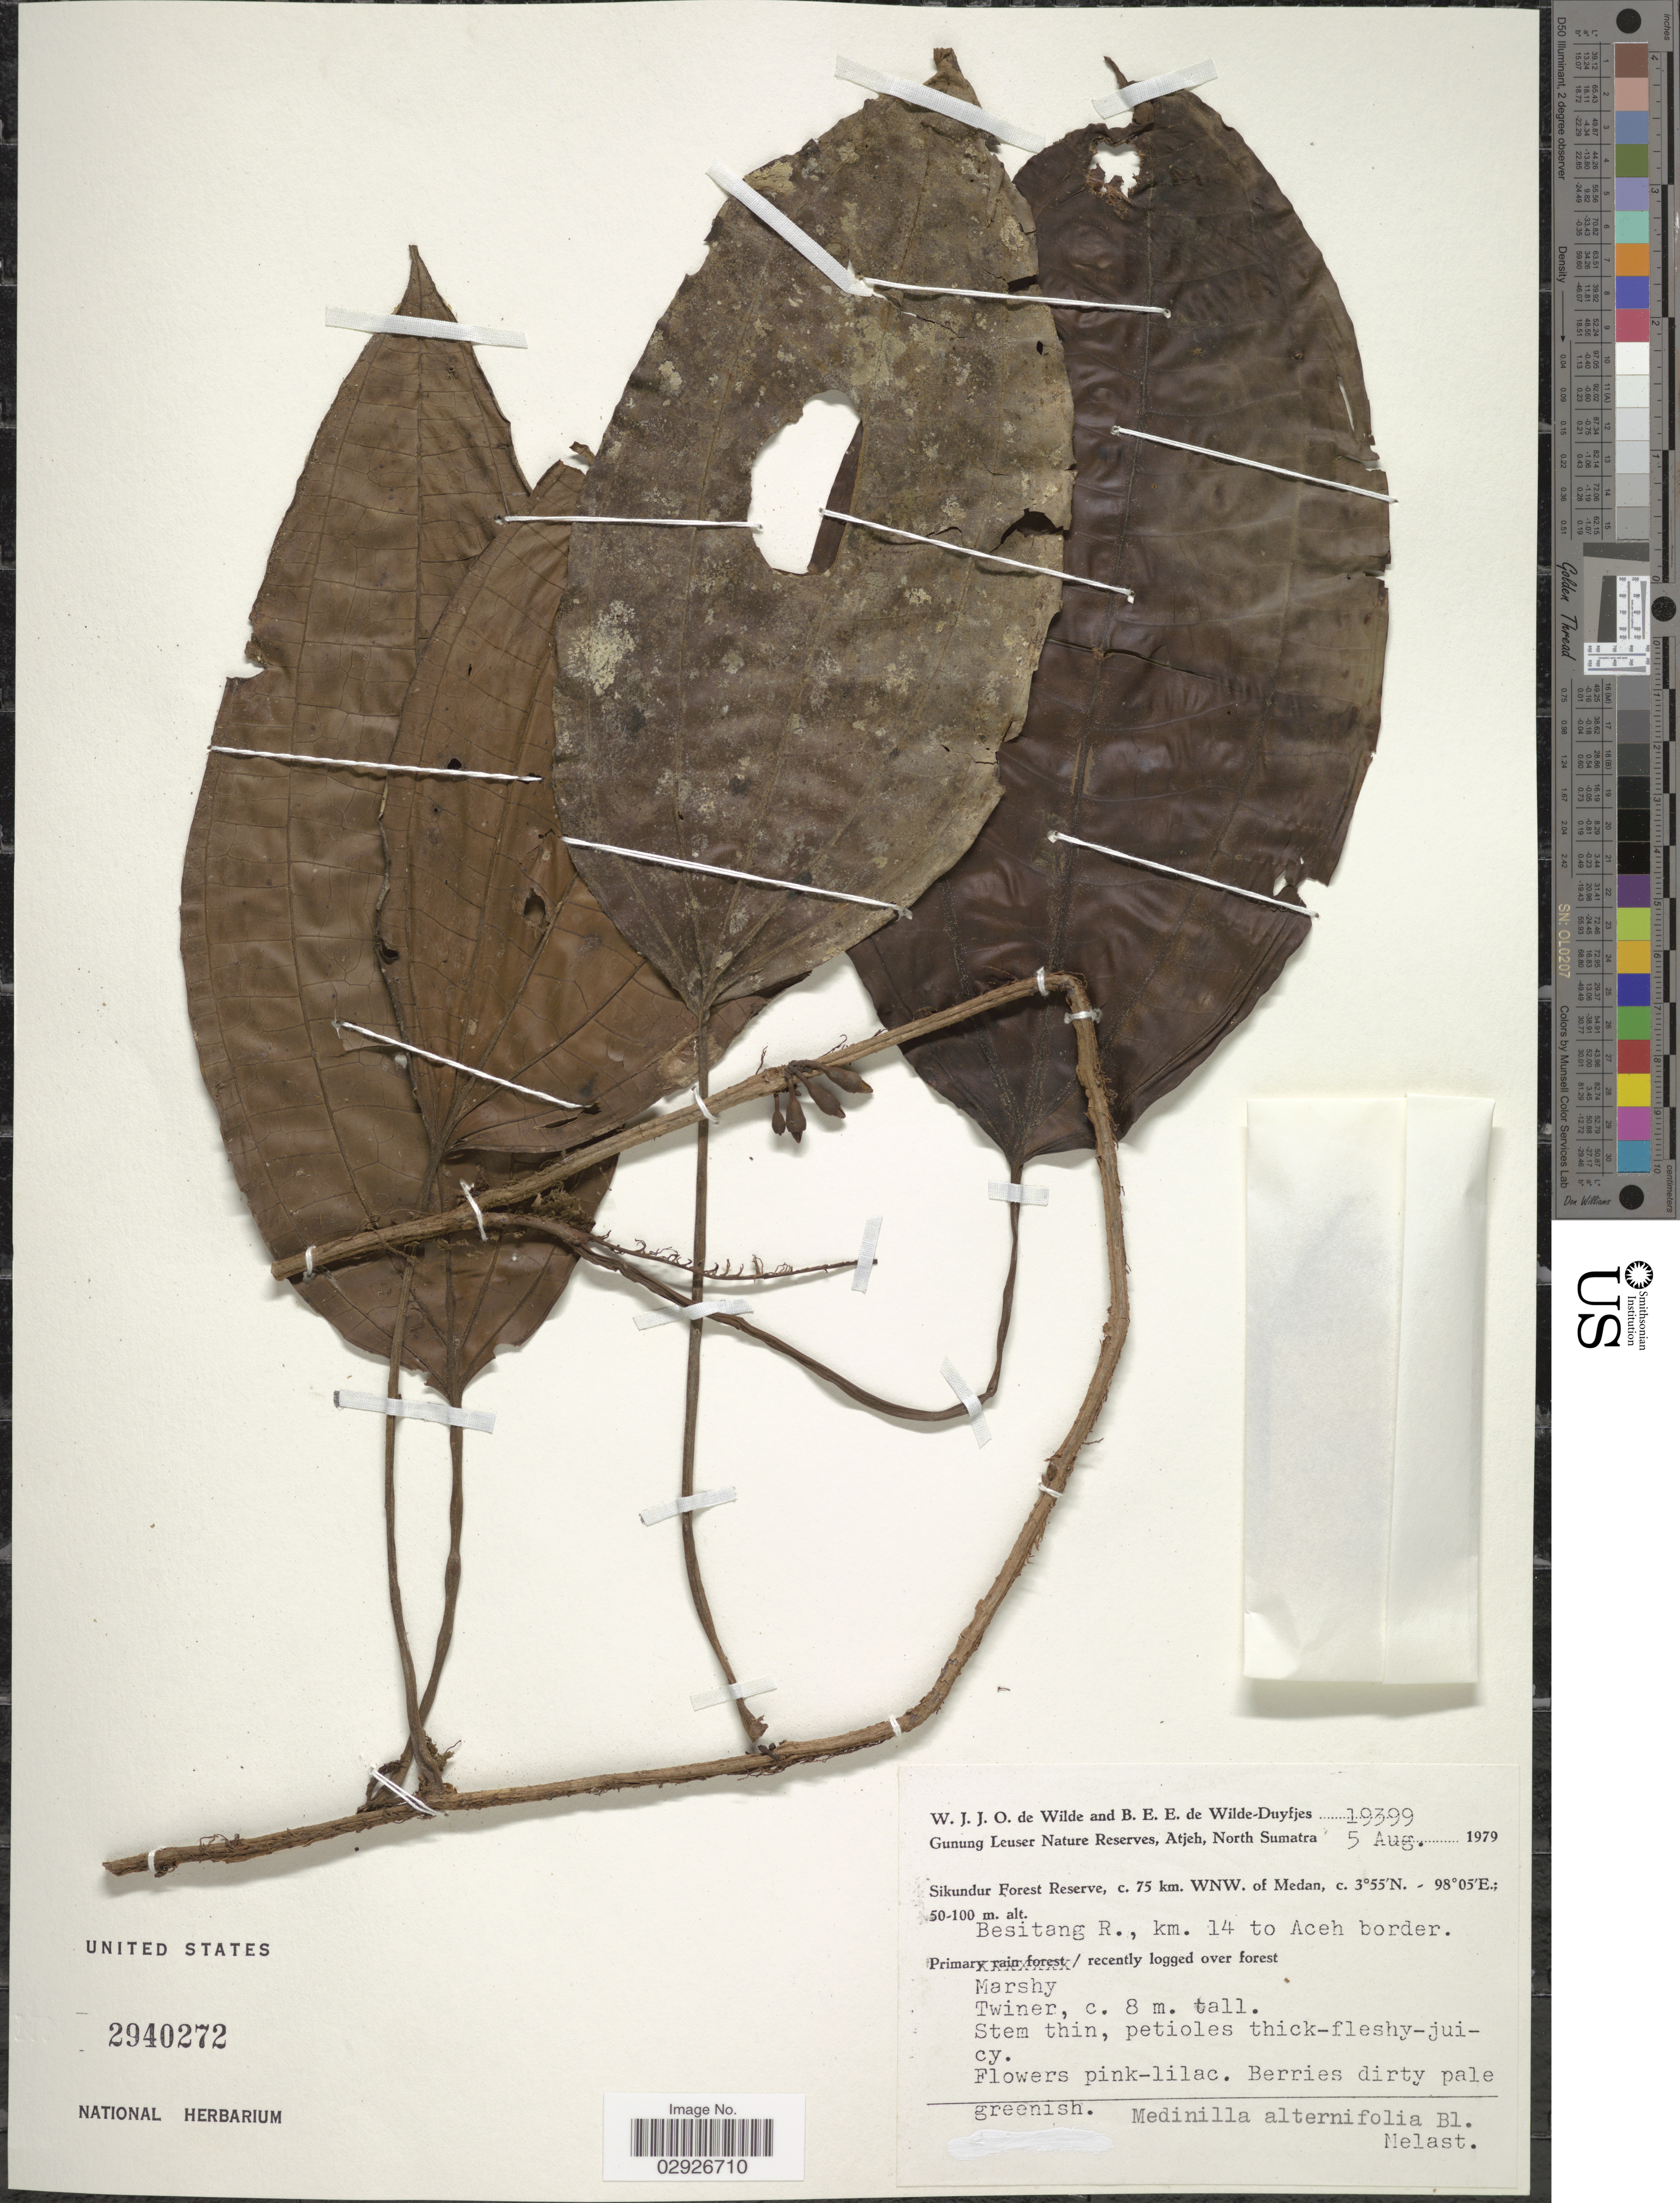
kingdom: Plantae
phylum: Tracheophyta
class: Magnoliopsida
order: Myrtales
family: Melastomataceae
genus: Heteroblemma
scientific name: Heteroblemma alternifolium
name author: (Blume) Cámara-Leret et al.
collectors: W. J. de Wilde & B. E. de Wilde-Duyfjes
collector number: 19399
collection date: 1979-08-05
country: Indonesia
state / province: Sumatra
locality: Gunung Leuser Nature Reserves, Atjeh, North Sumatra. Sikundur Forest Reserve, c. 75 km. WNW. of Medan. Besitang R., km. 14 to Aceh border.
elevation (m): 50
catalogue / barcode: US 2940272